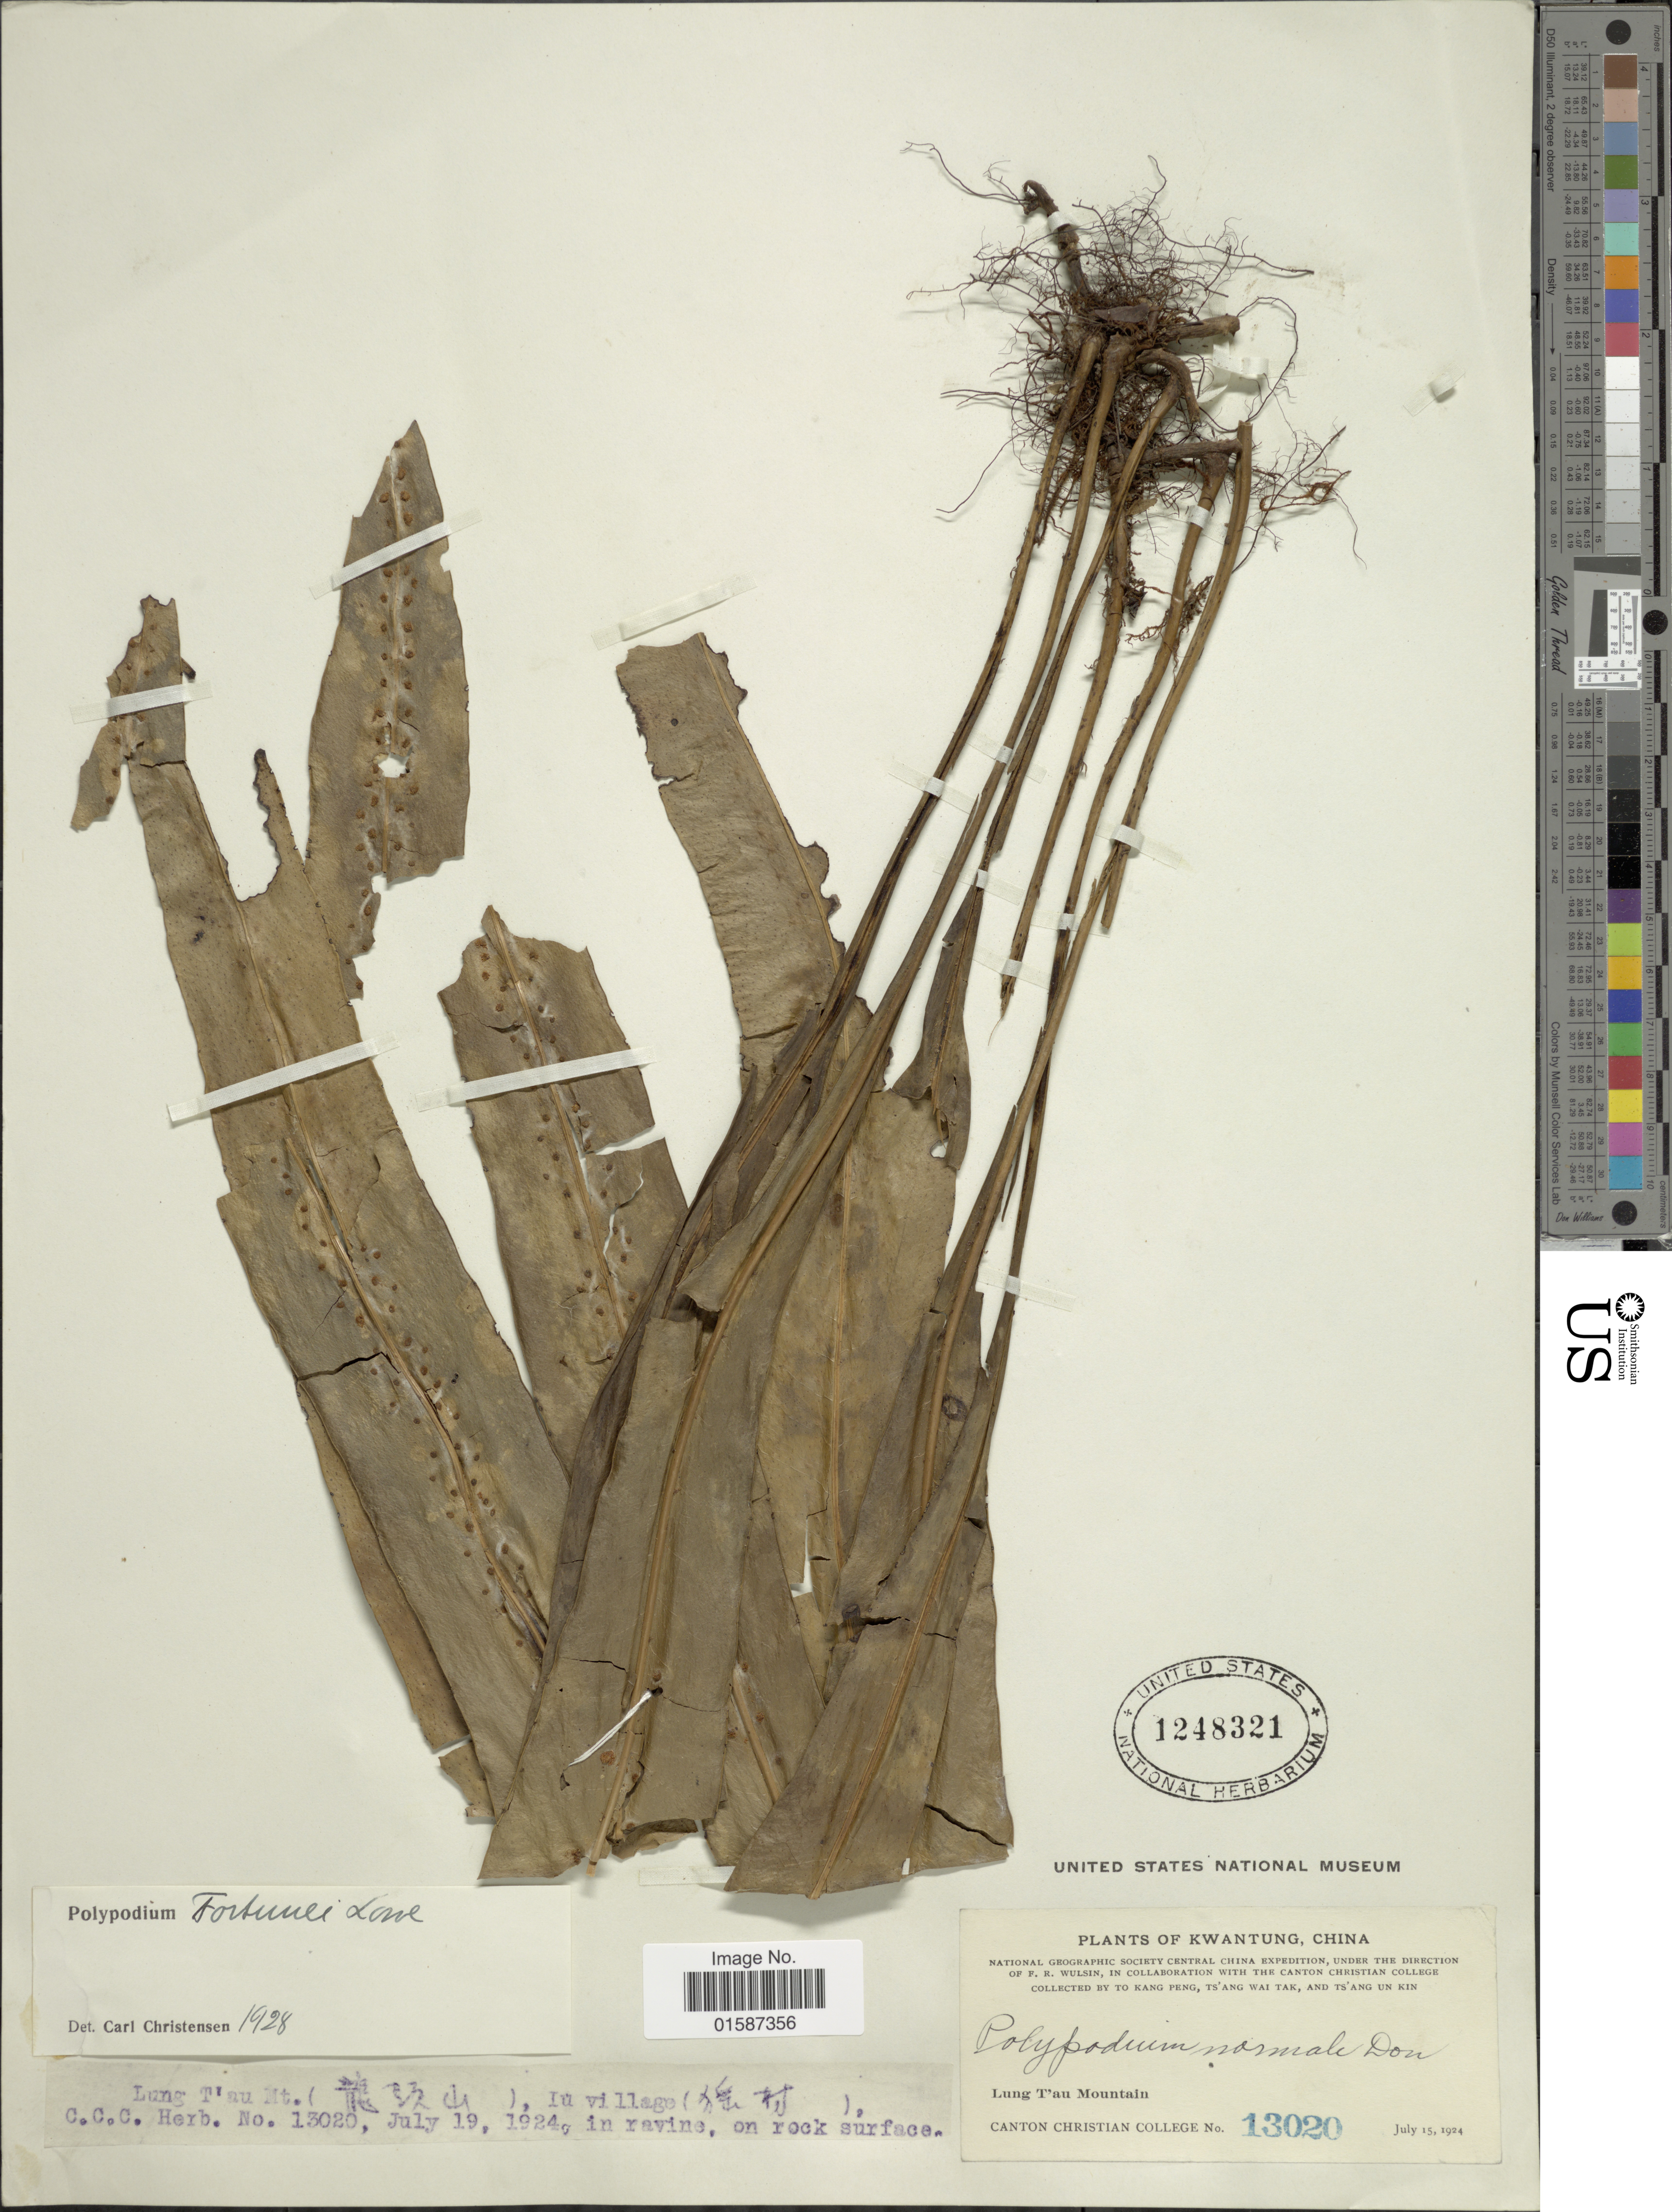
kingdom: Plantae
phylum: Tracheophyta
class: Polypodiopsida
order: Polypodiales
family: Polypodiaceae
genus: Neolepisorus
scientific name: Neolepisorus fortunei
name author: (T. Moore) Li S. Wang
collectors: Canton Christian College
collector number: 13020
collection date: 1924-07-15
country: China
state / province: Guangdong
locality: Kwangtung, Lung T'au Mountain, Iu village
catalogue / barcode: US 1248321